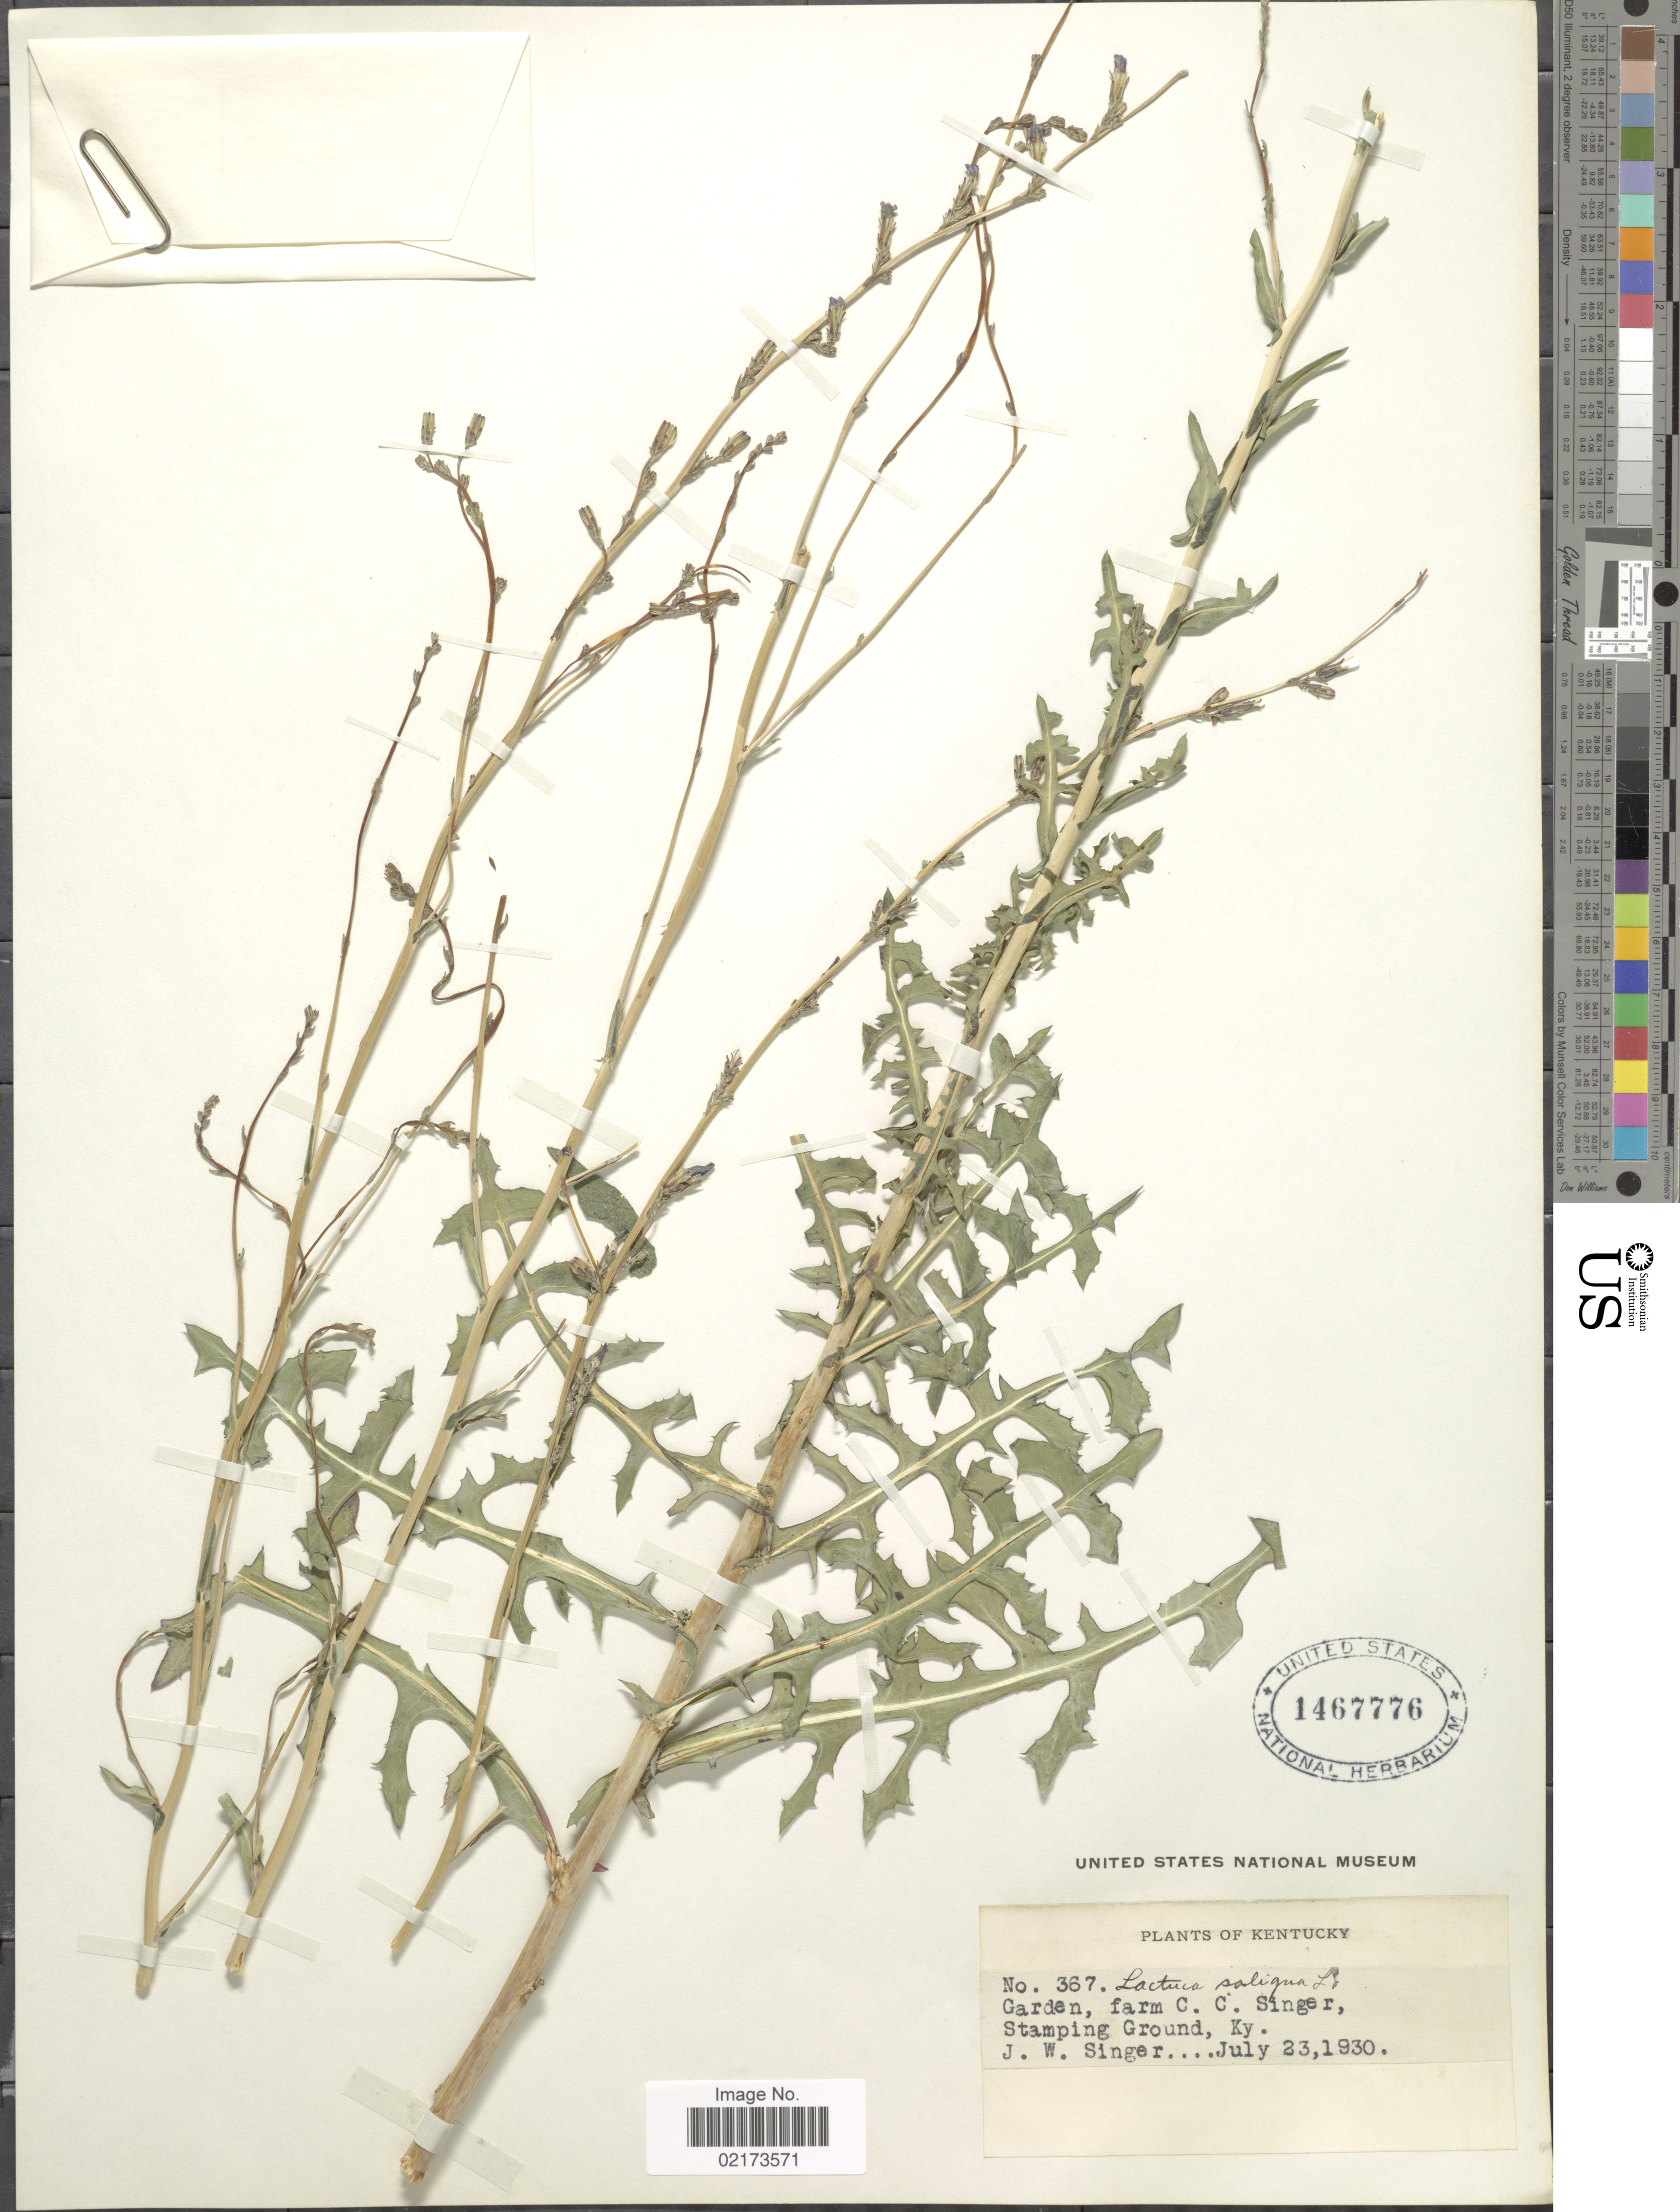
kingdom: Plantae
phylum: Tracheophyta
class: Magnoliopsida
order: Asterales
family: Asteraceae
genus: Lactuca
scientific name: Lactuca saligna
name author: L.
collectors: J. EW. Singer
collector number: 367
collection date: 1930-07-23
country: United States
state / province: Kentucky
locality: Stamping Ground, Ky.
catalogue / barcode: US 1467776